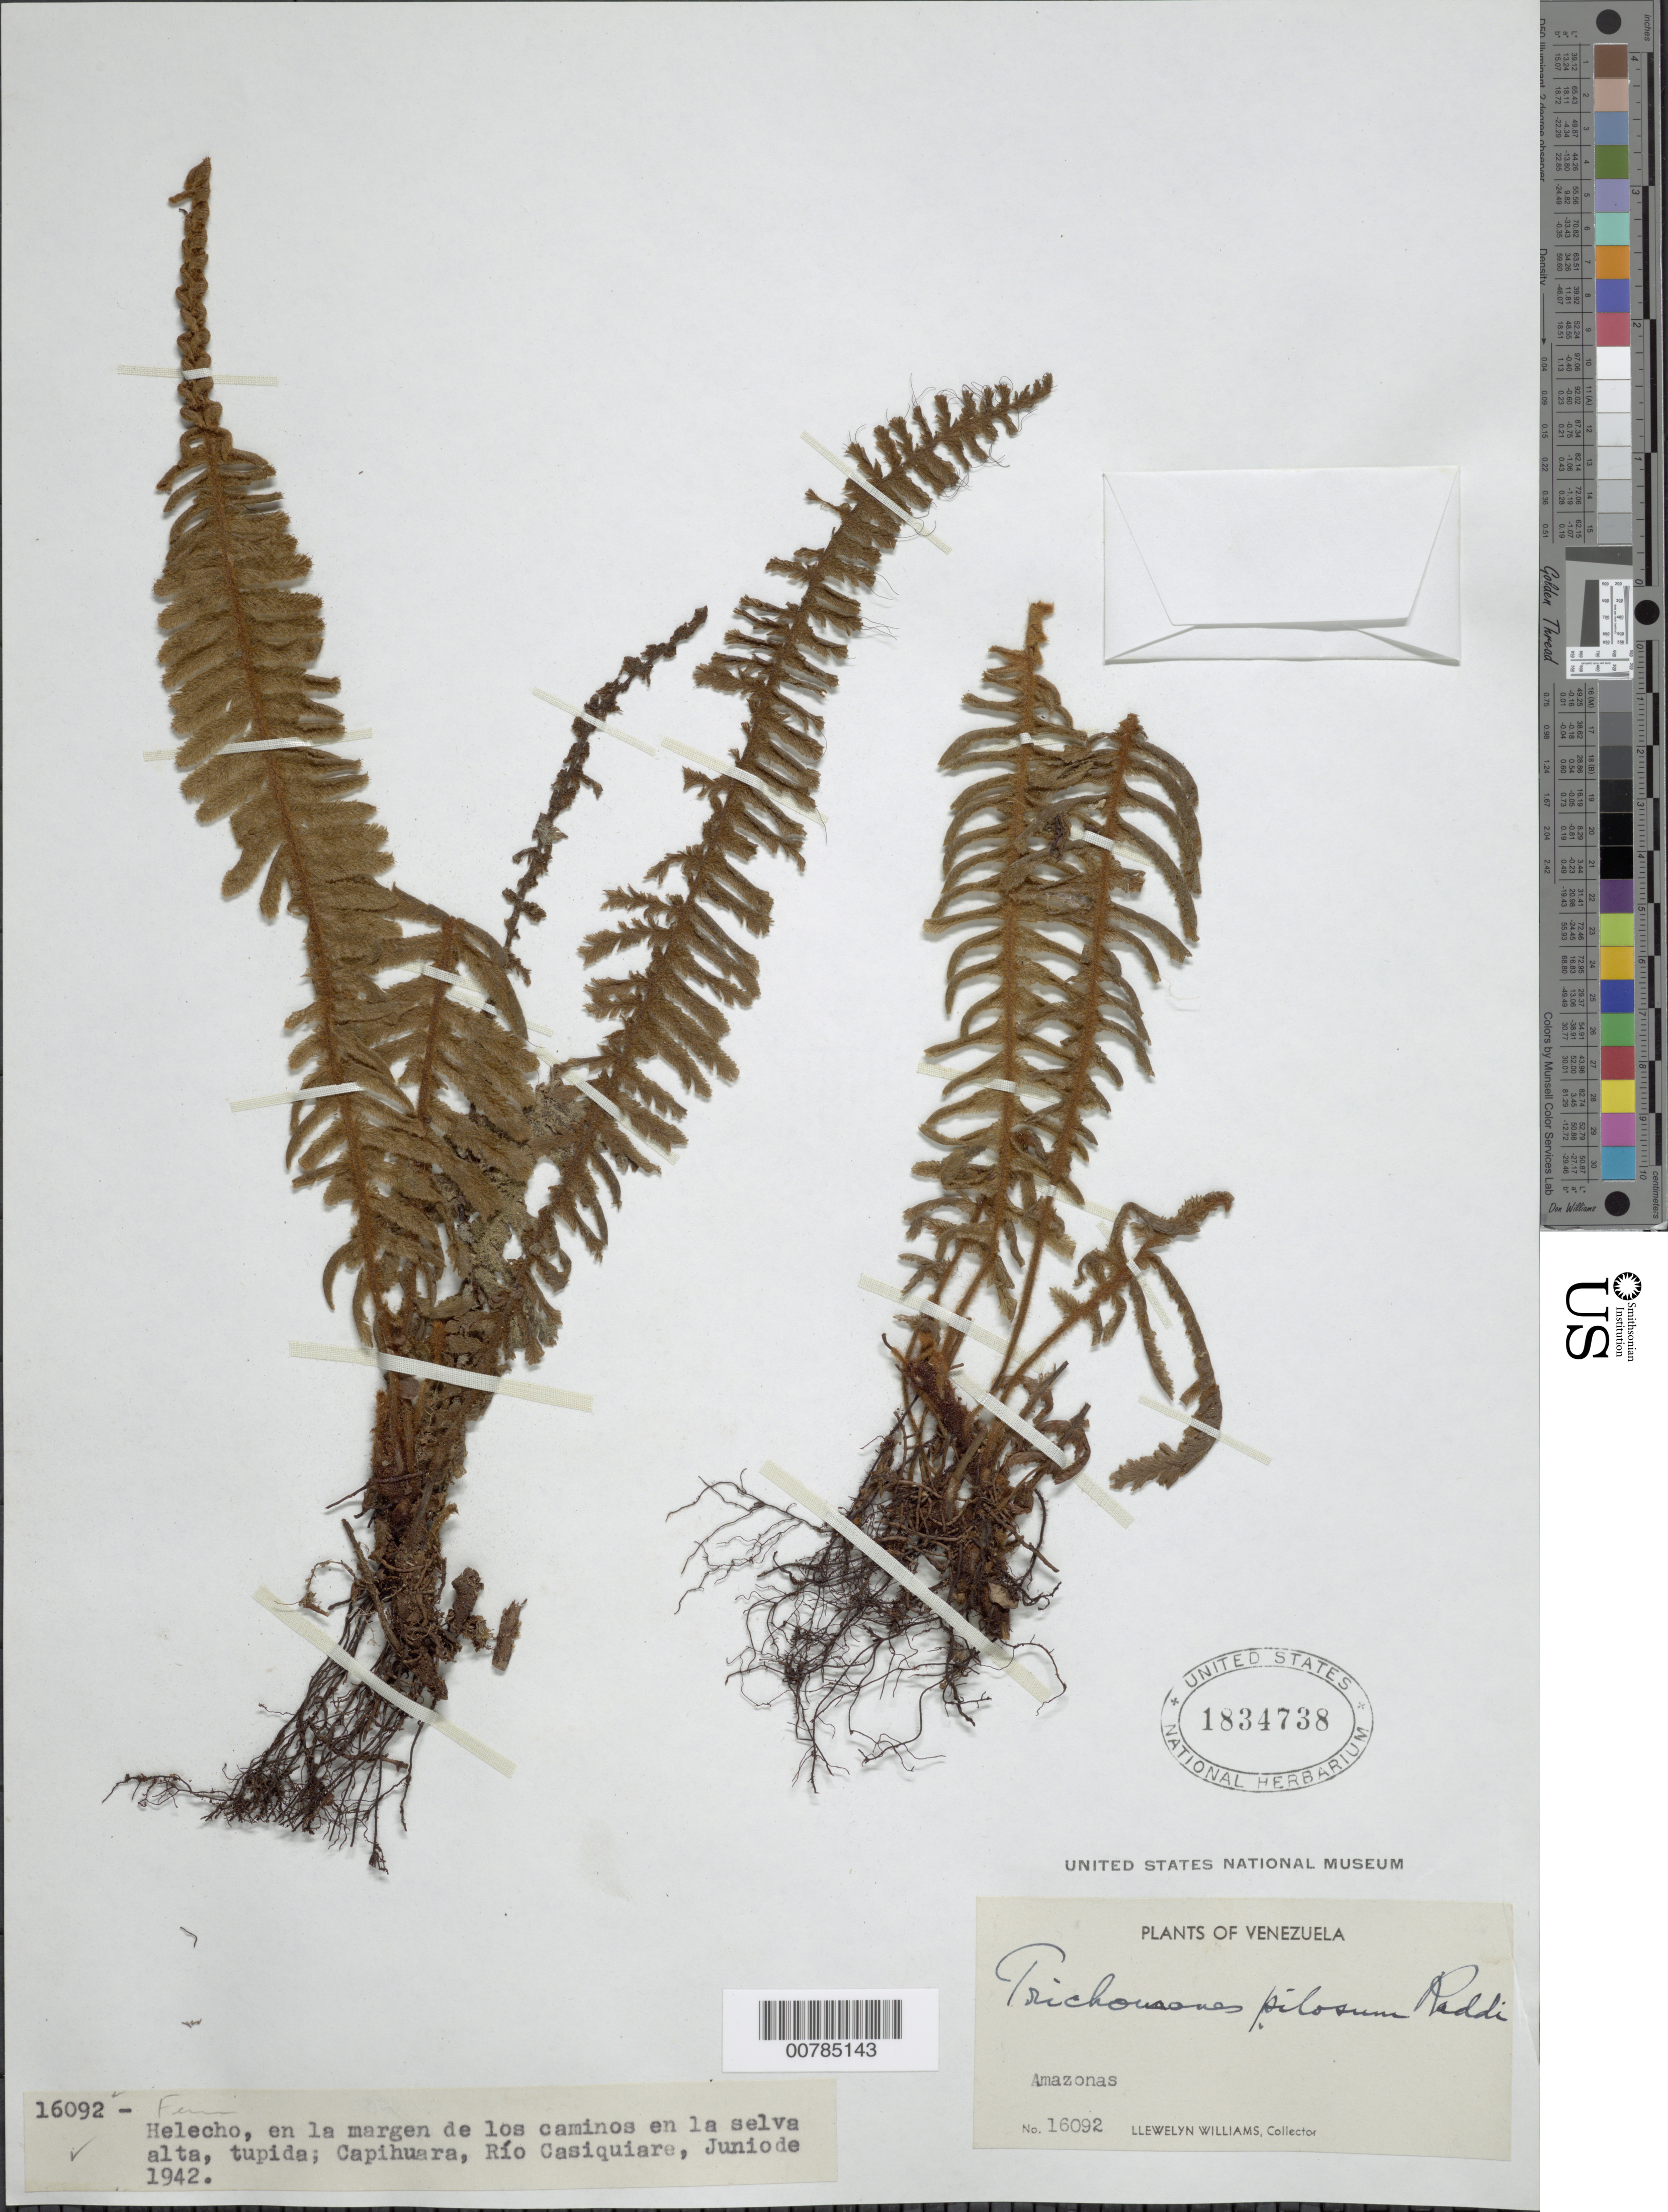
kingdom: Plantae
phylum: Tracheophyta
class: Polypodiopsida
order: Hymenophyllales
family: Hymenophyllaceae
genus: Trichomanes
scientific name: Trichomanes martiusii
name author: C. Presl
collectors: Ll. Williams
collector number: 16092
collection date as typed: Jun-42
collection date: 1942-06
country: Venezuela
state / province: Amazonas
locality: Capihuara, Río Casiquiare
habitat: Margen de los caminos en la selva alta, tupida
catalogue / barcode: US 1834738